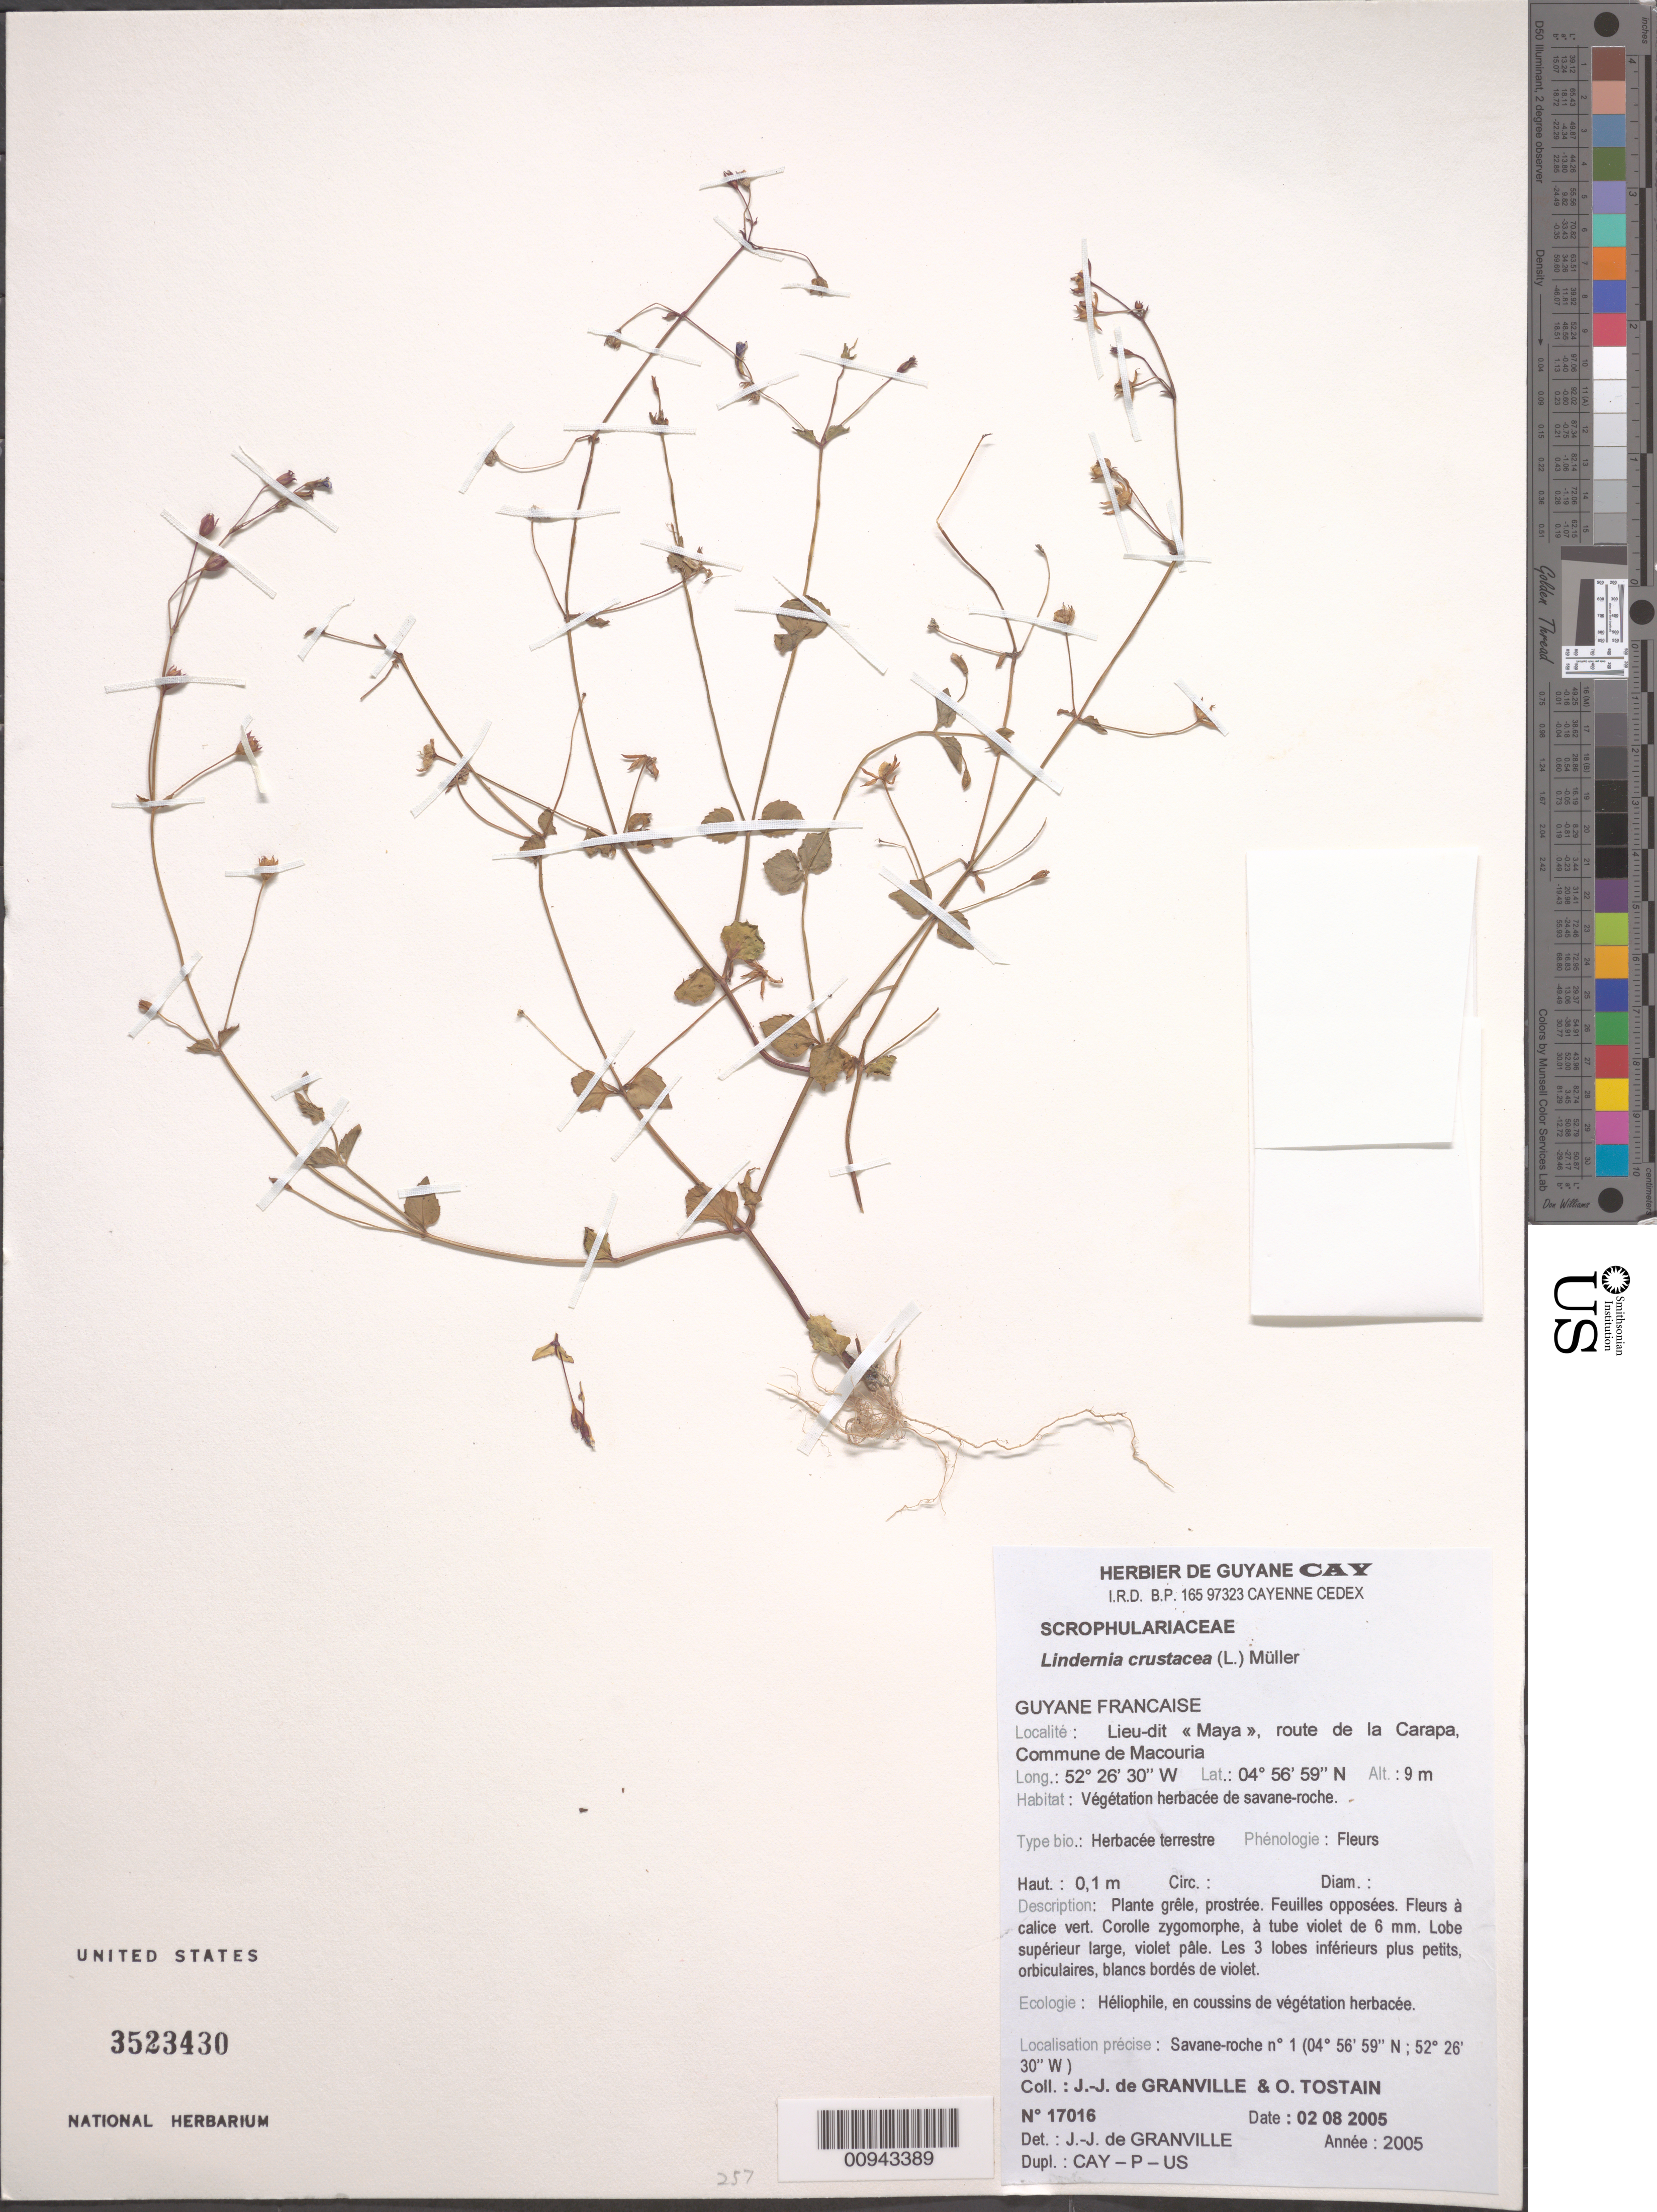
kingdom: Plantae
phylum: Tracheophyta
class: Magnoliopsida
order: Lamiales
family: Linderniaceae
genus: Lindernia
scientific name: Lindernia crustacea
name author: (L.) F. Muell.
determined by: Granville, J. J. de, (CAY), Institut de Recherche pour le Developpement (IRD) (FRENCH GUIANA)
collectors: J.-J. de Granville & O. Tostain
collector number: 17016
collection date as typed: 2-Aug-05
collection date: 2005-08-02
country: French Guiana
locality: Lieu-dit "Maya", rout de la Carapa, Commune de Macouria; Savane-roche nº1 (4º56'59"N, 52º26'30"W)_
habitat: Vegetation herbacee de savane-roche. Heliophile, en coussins de vegetation herbacee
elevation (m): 9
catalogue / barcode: US 3523430